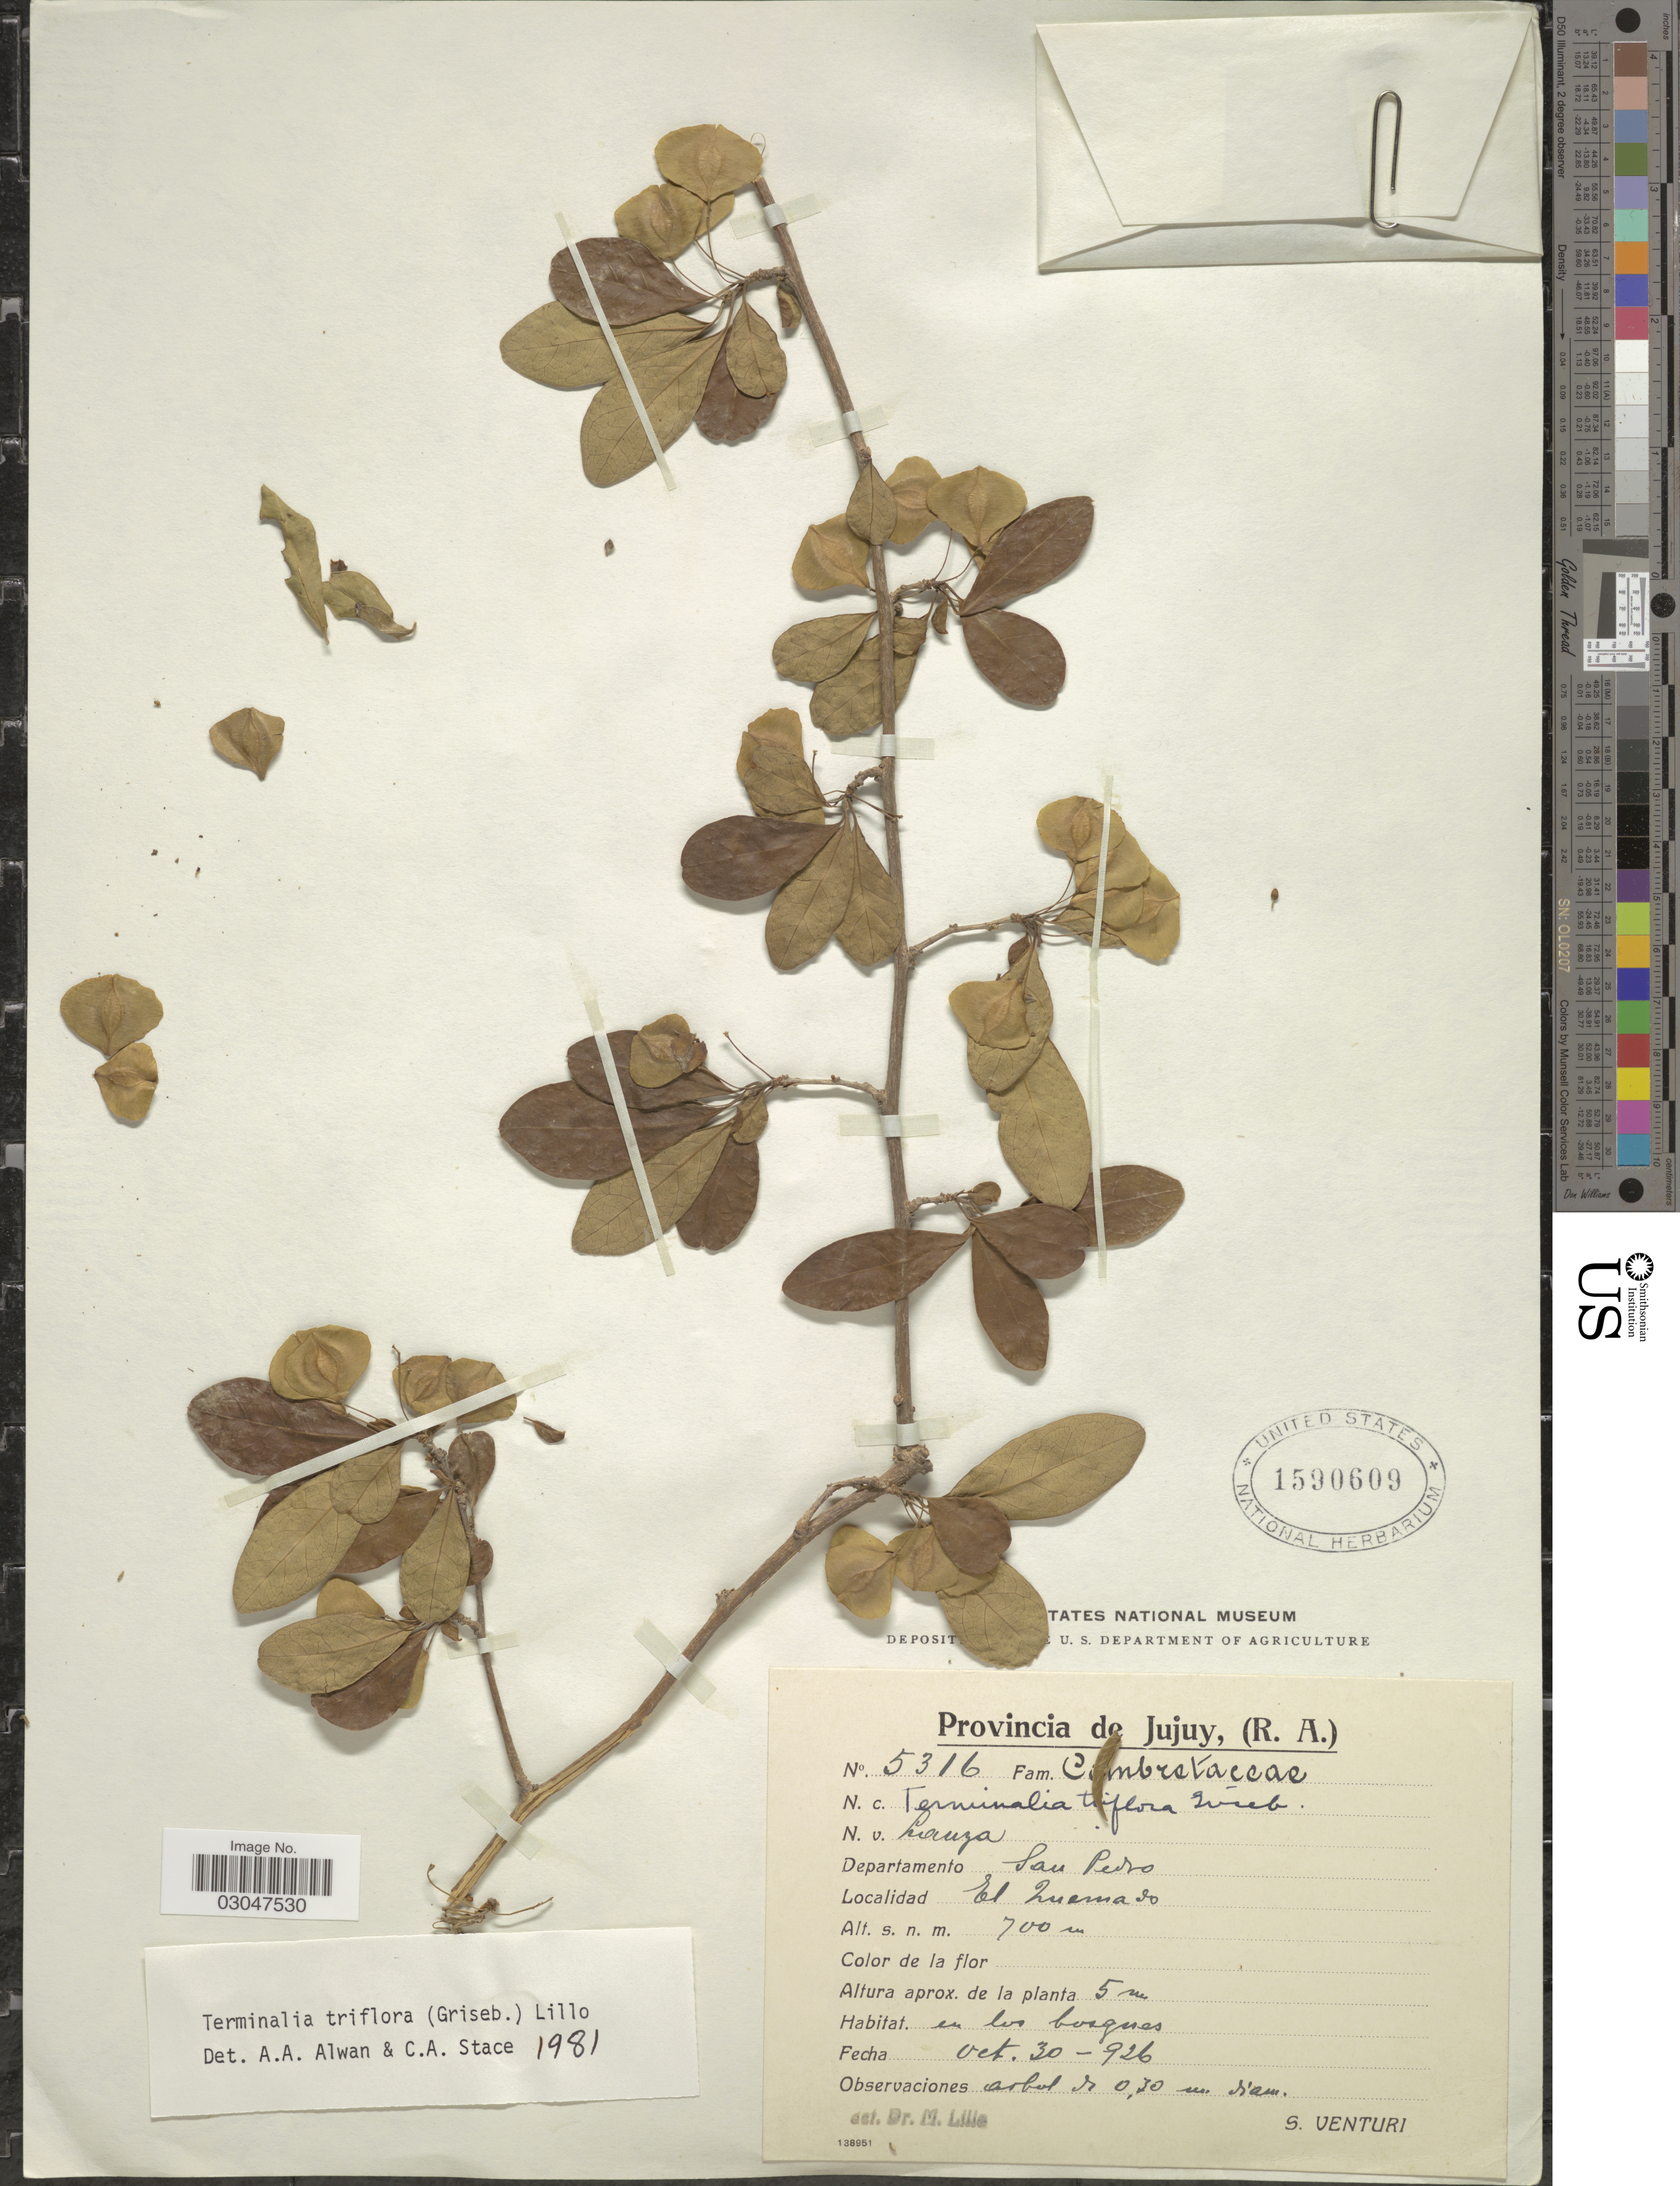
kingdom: Plantae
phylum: Tracheophyta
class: Magnoliopsida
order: Myrtales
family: Combretaceae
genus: Terminalia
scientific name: Terminalia triflora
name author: (Griseb.) Lillo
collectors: S. Venturi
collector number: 5316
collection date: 1926-10-30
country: Argentina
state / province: Jujuy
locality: Departamento San Pedro. El Quemado.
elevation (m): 700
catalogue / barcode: US 1590609